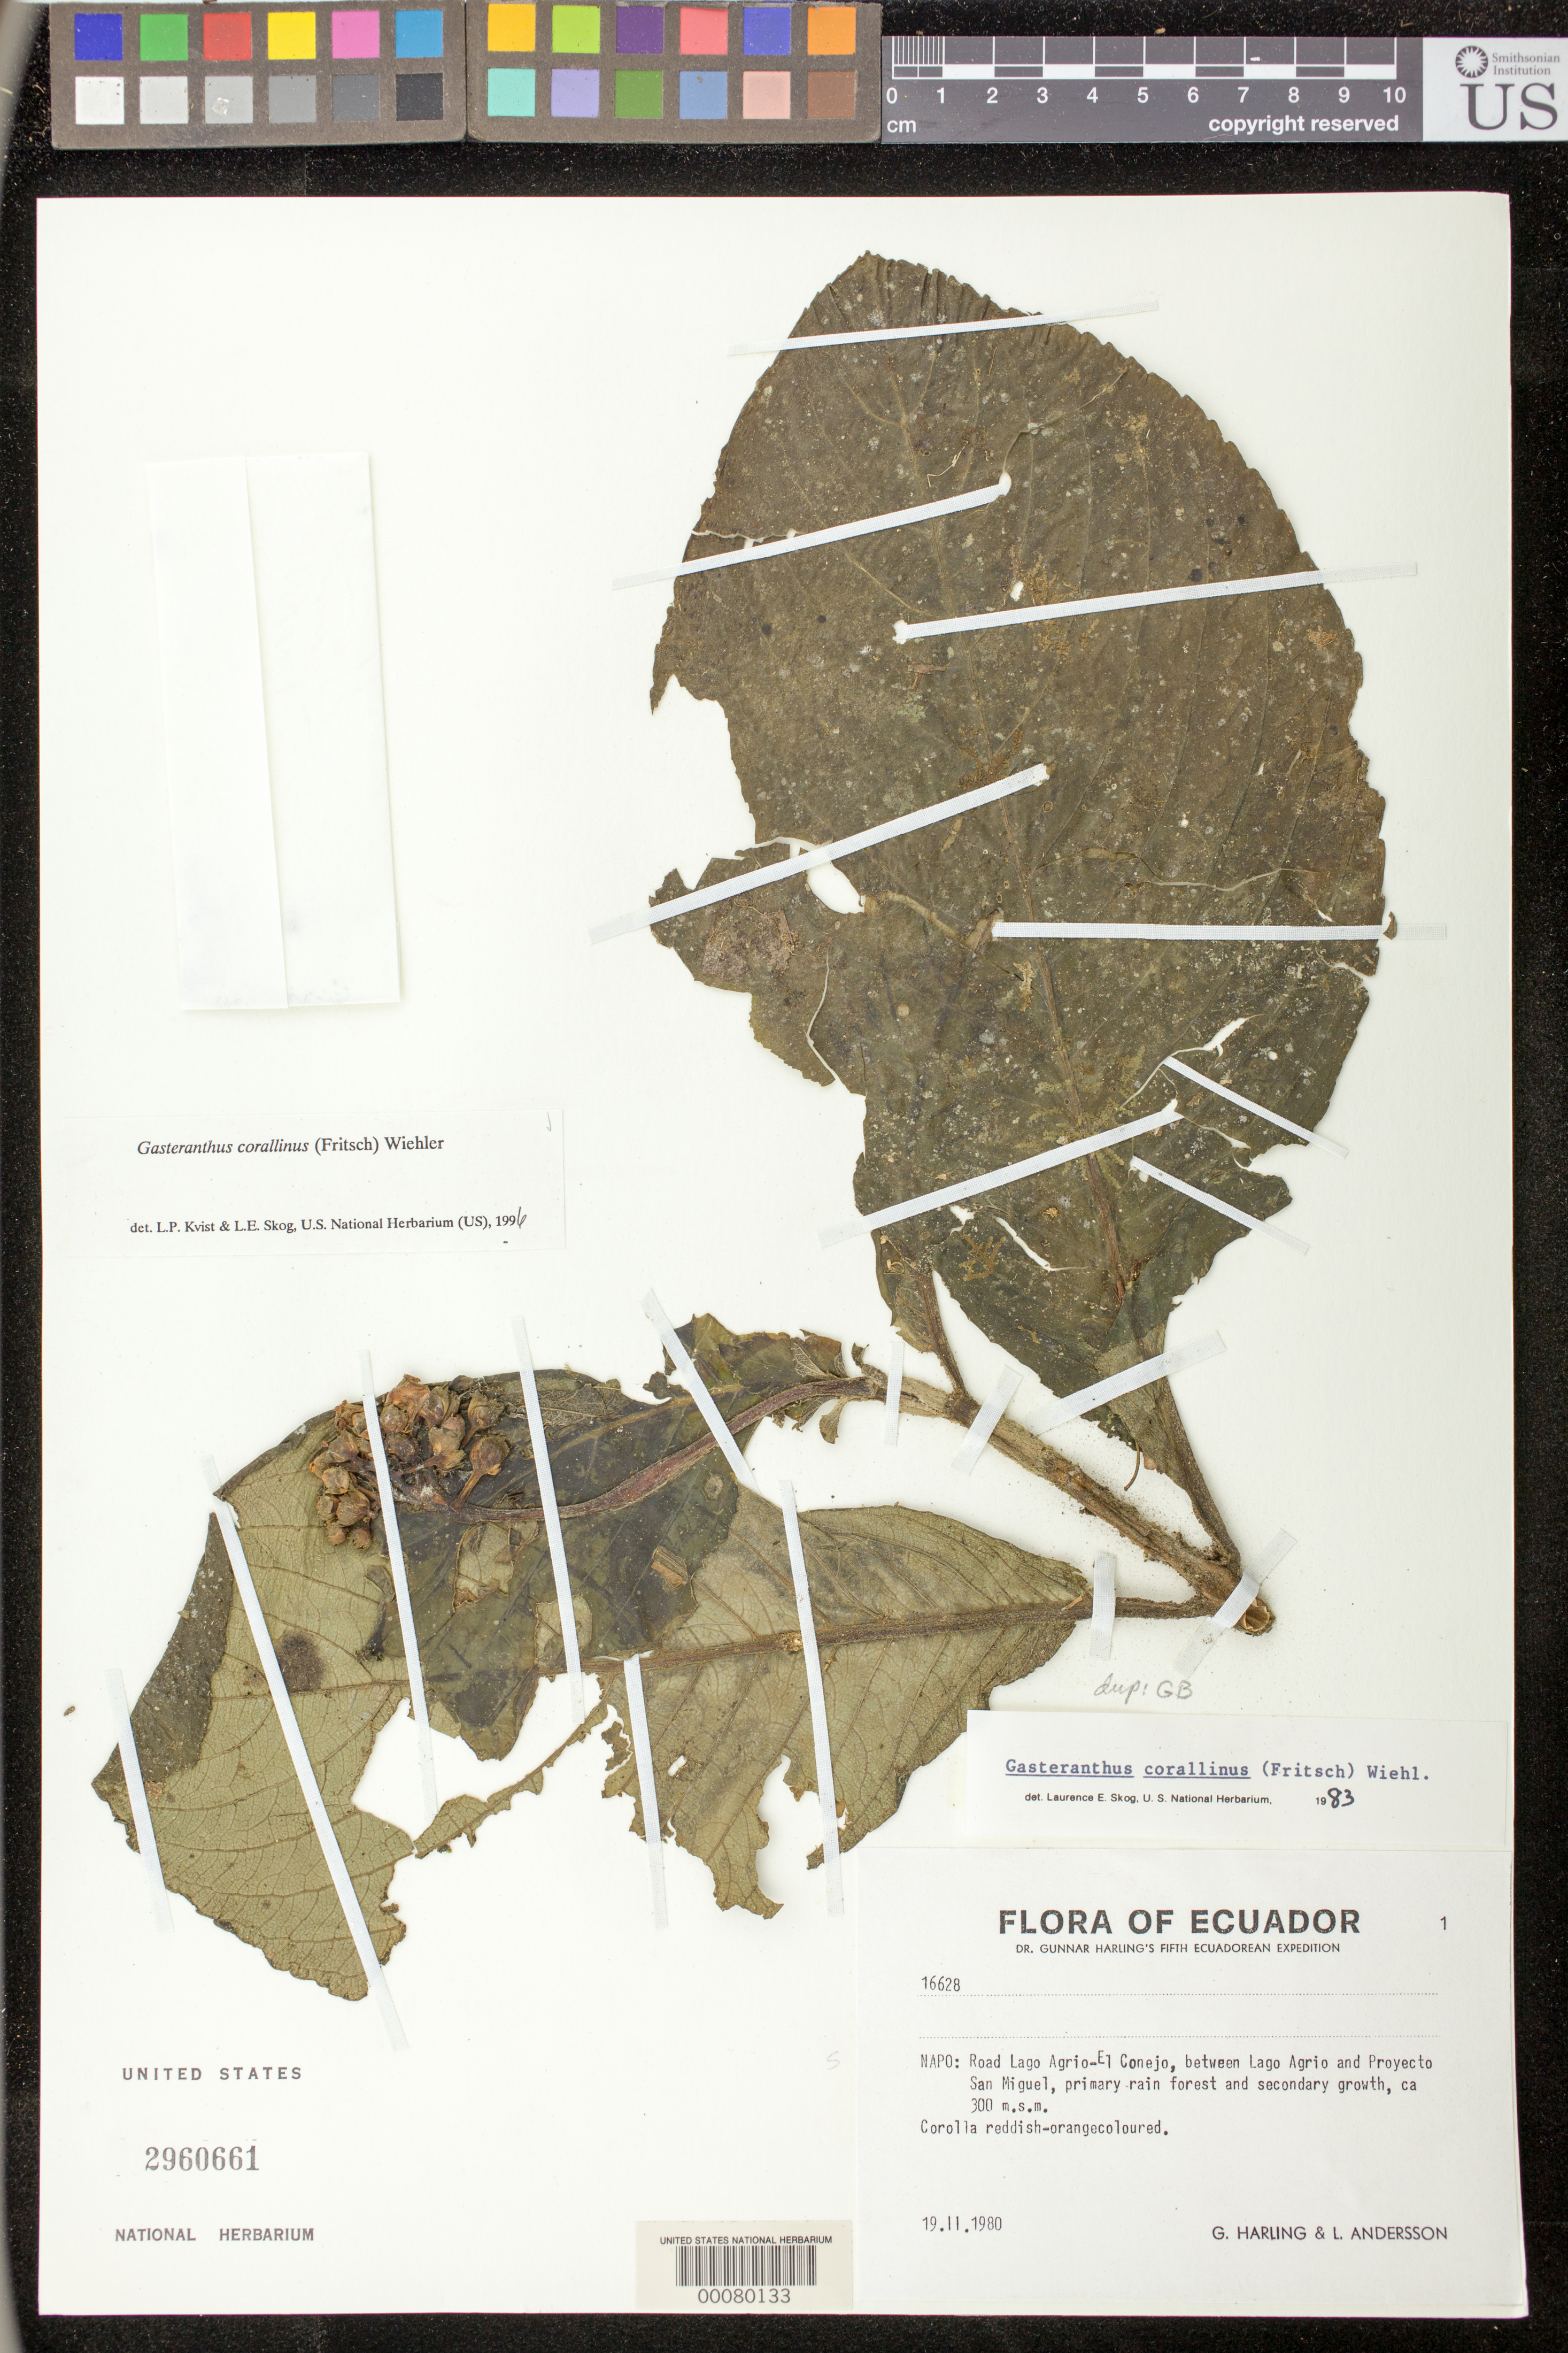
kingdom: Plantae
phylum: Tracheophyta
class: Magnoliopsida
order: Lamiales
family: Gesneriaceae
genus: Gasteranthus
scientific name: Gasteranthus corallinus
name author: (Fritsch) Wiehler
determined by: Skog, Laurence E.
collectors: G. Harling & L. Andersson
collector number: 16628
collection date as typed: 19 Feb 1980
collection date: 1980-02-19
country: Ecuador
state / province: Sucumbíos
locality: ("Napo.") Road Lago Agrio - El Conejo, between Lago Agrio and Proyecto San Miguel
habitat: Primary rain forest and secondary growth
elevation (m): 300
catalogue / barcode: US 2960661